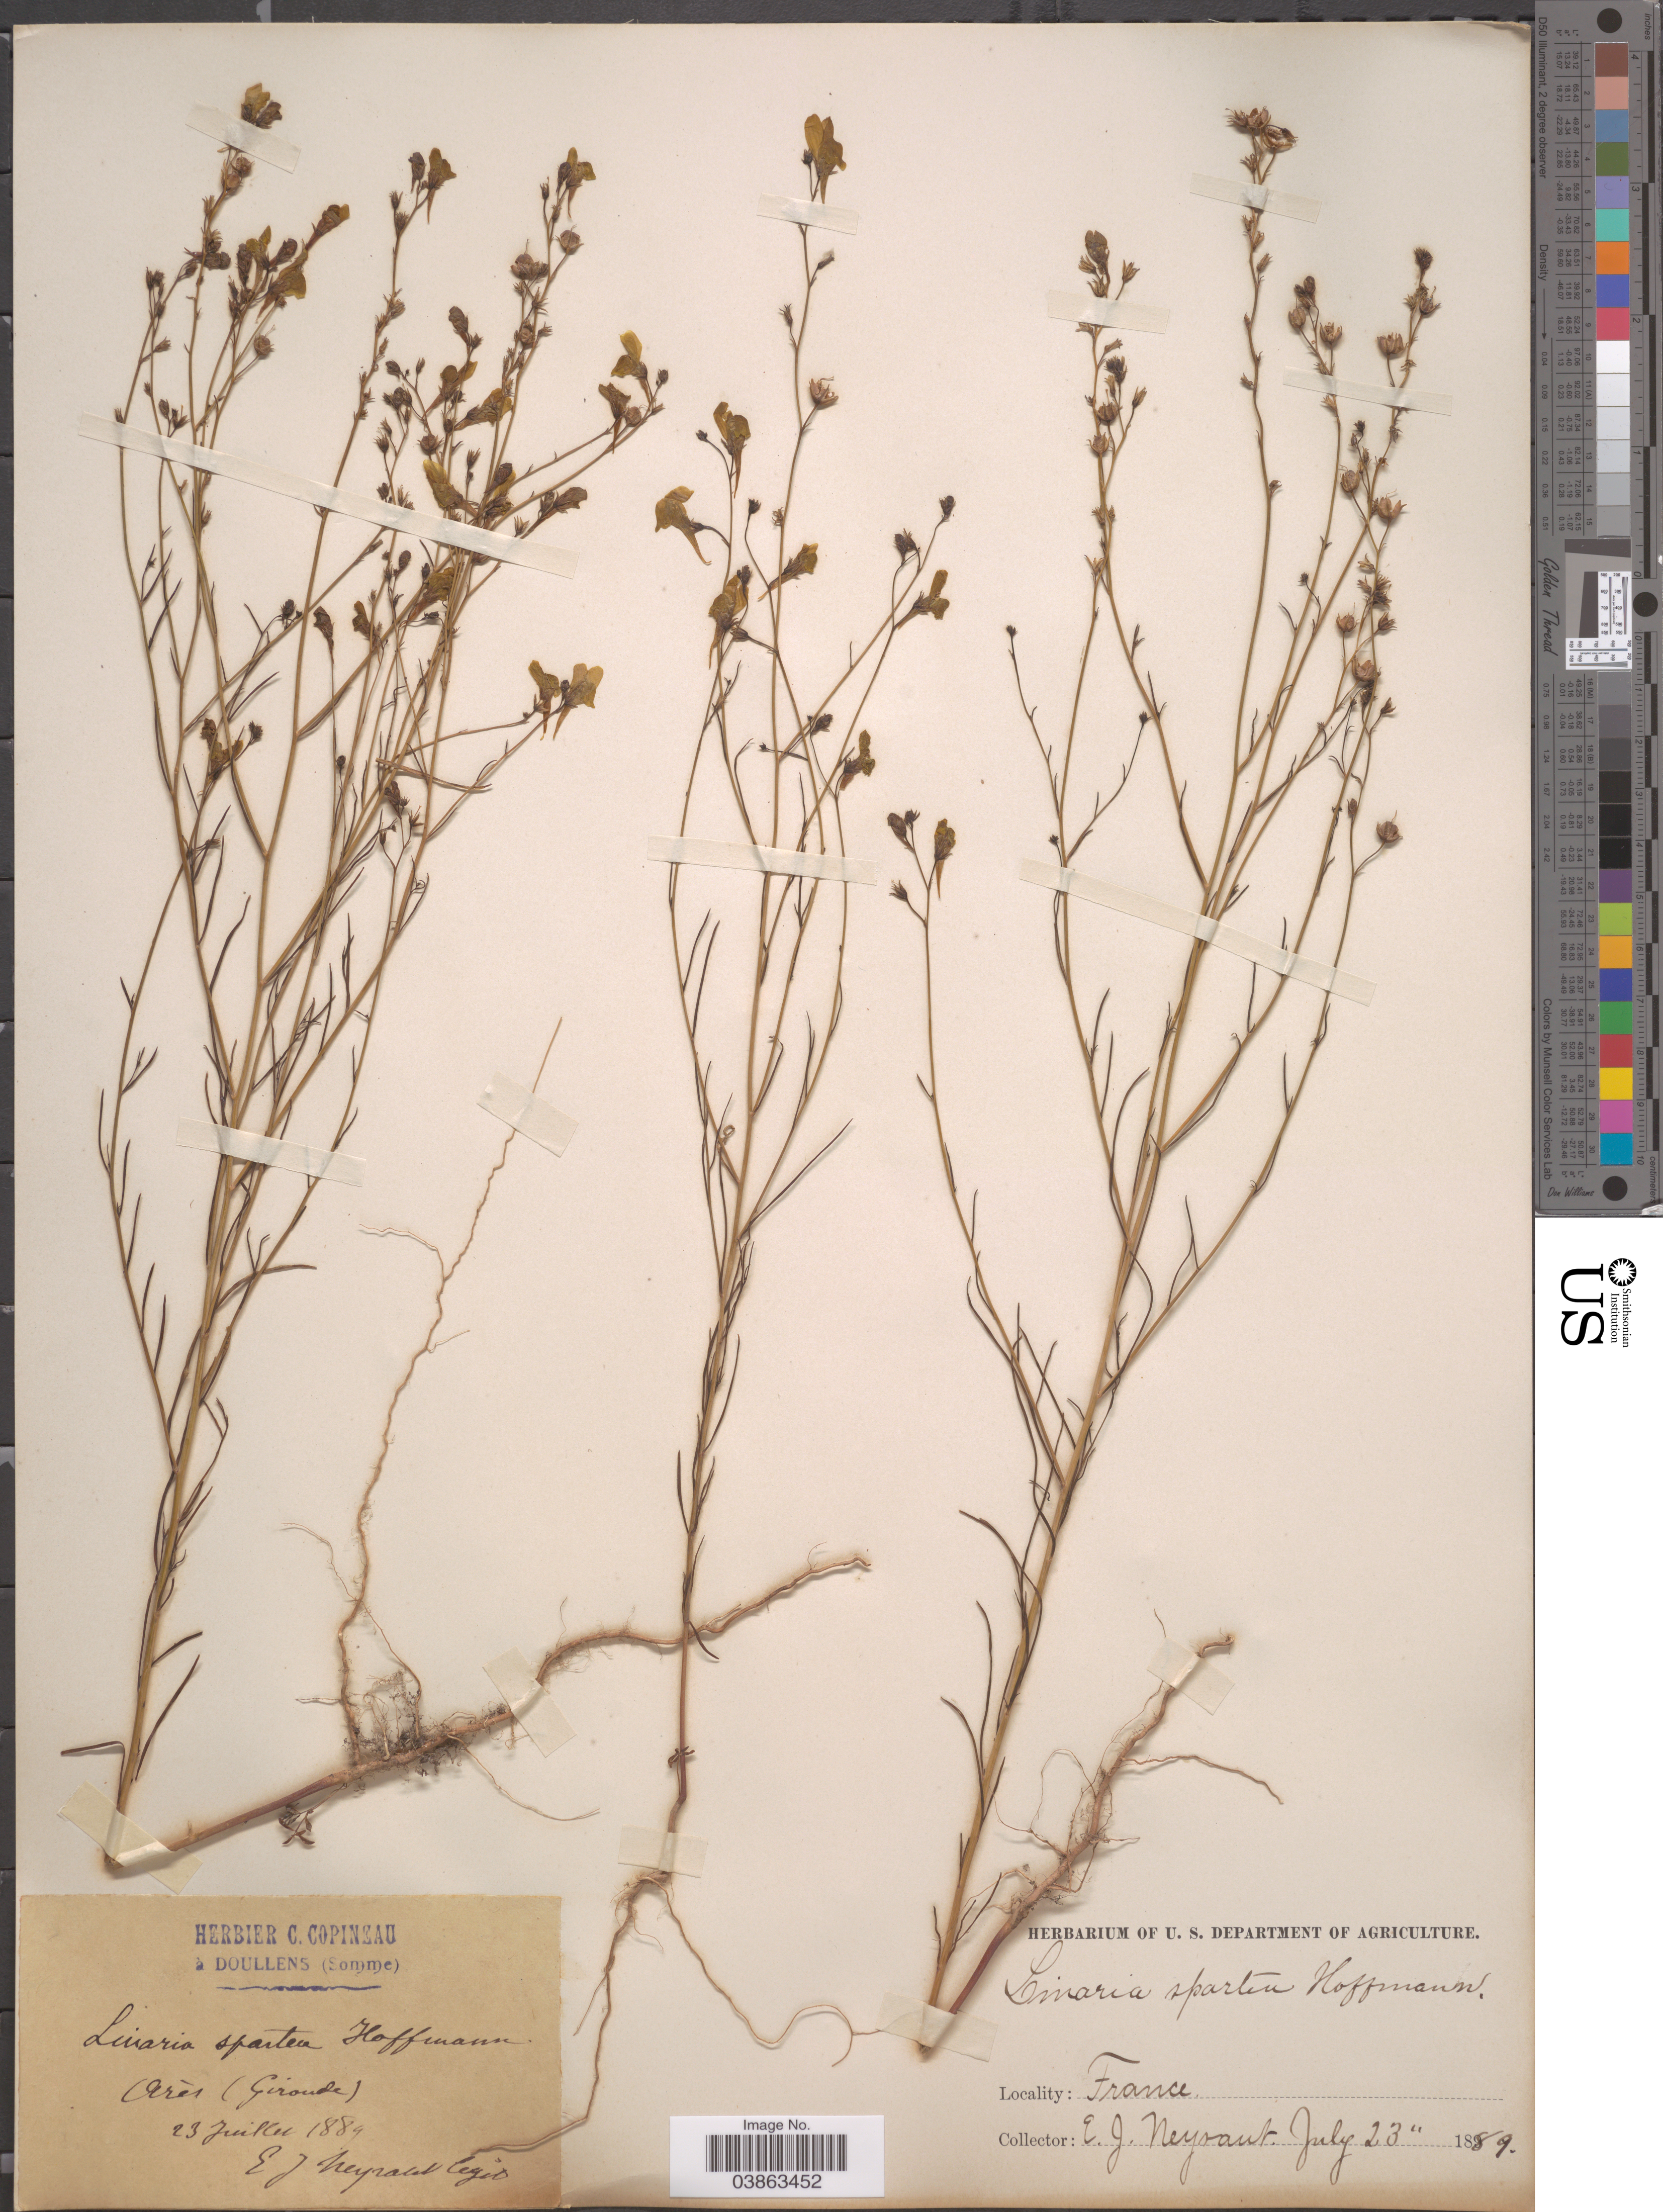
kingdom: Plantae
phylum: Tracheophyta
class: Magnoliopsida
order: Lamiales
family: Plantaginaceae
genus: Linaria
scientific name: Linaria spartea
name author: (L.) Willd.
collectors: E. Neyraut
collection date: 1889-07-23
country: France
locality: Arés (Gironde).